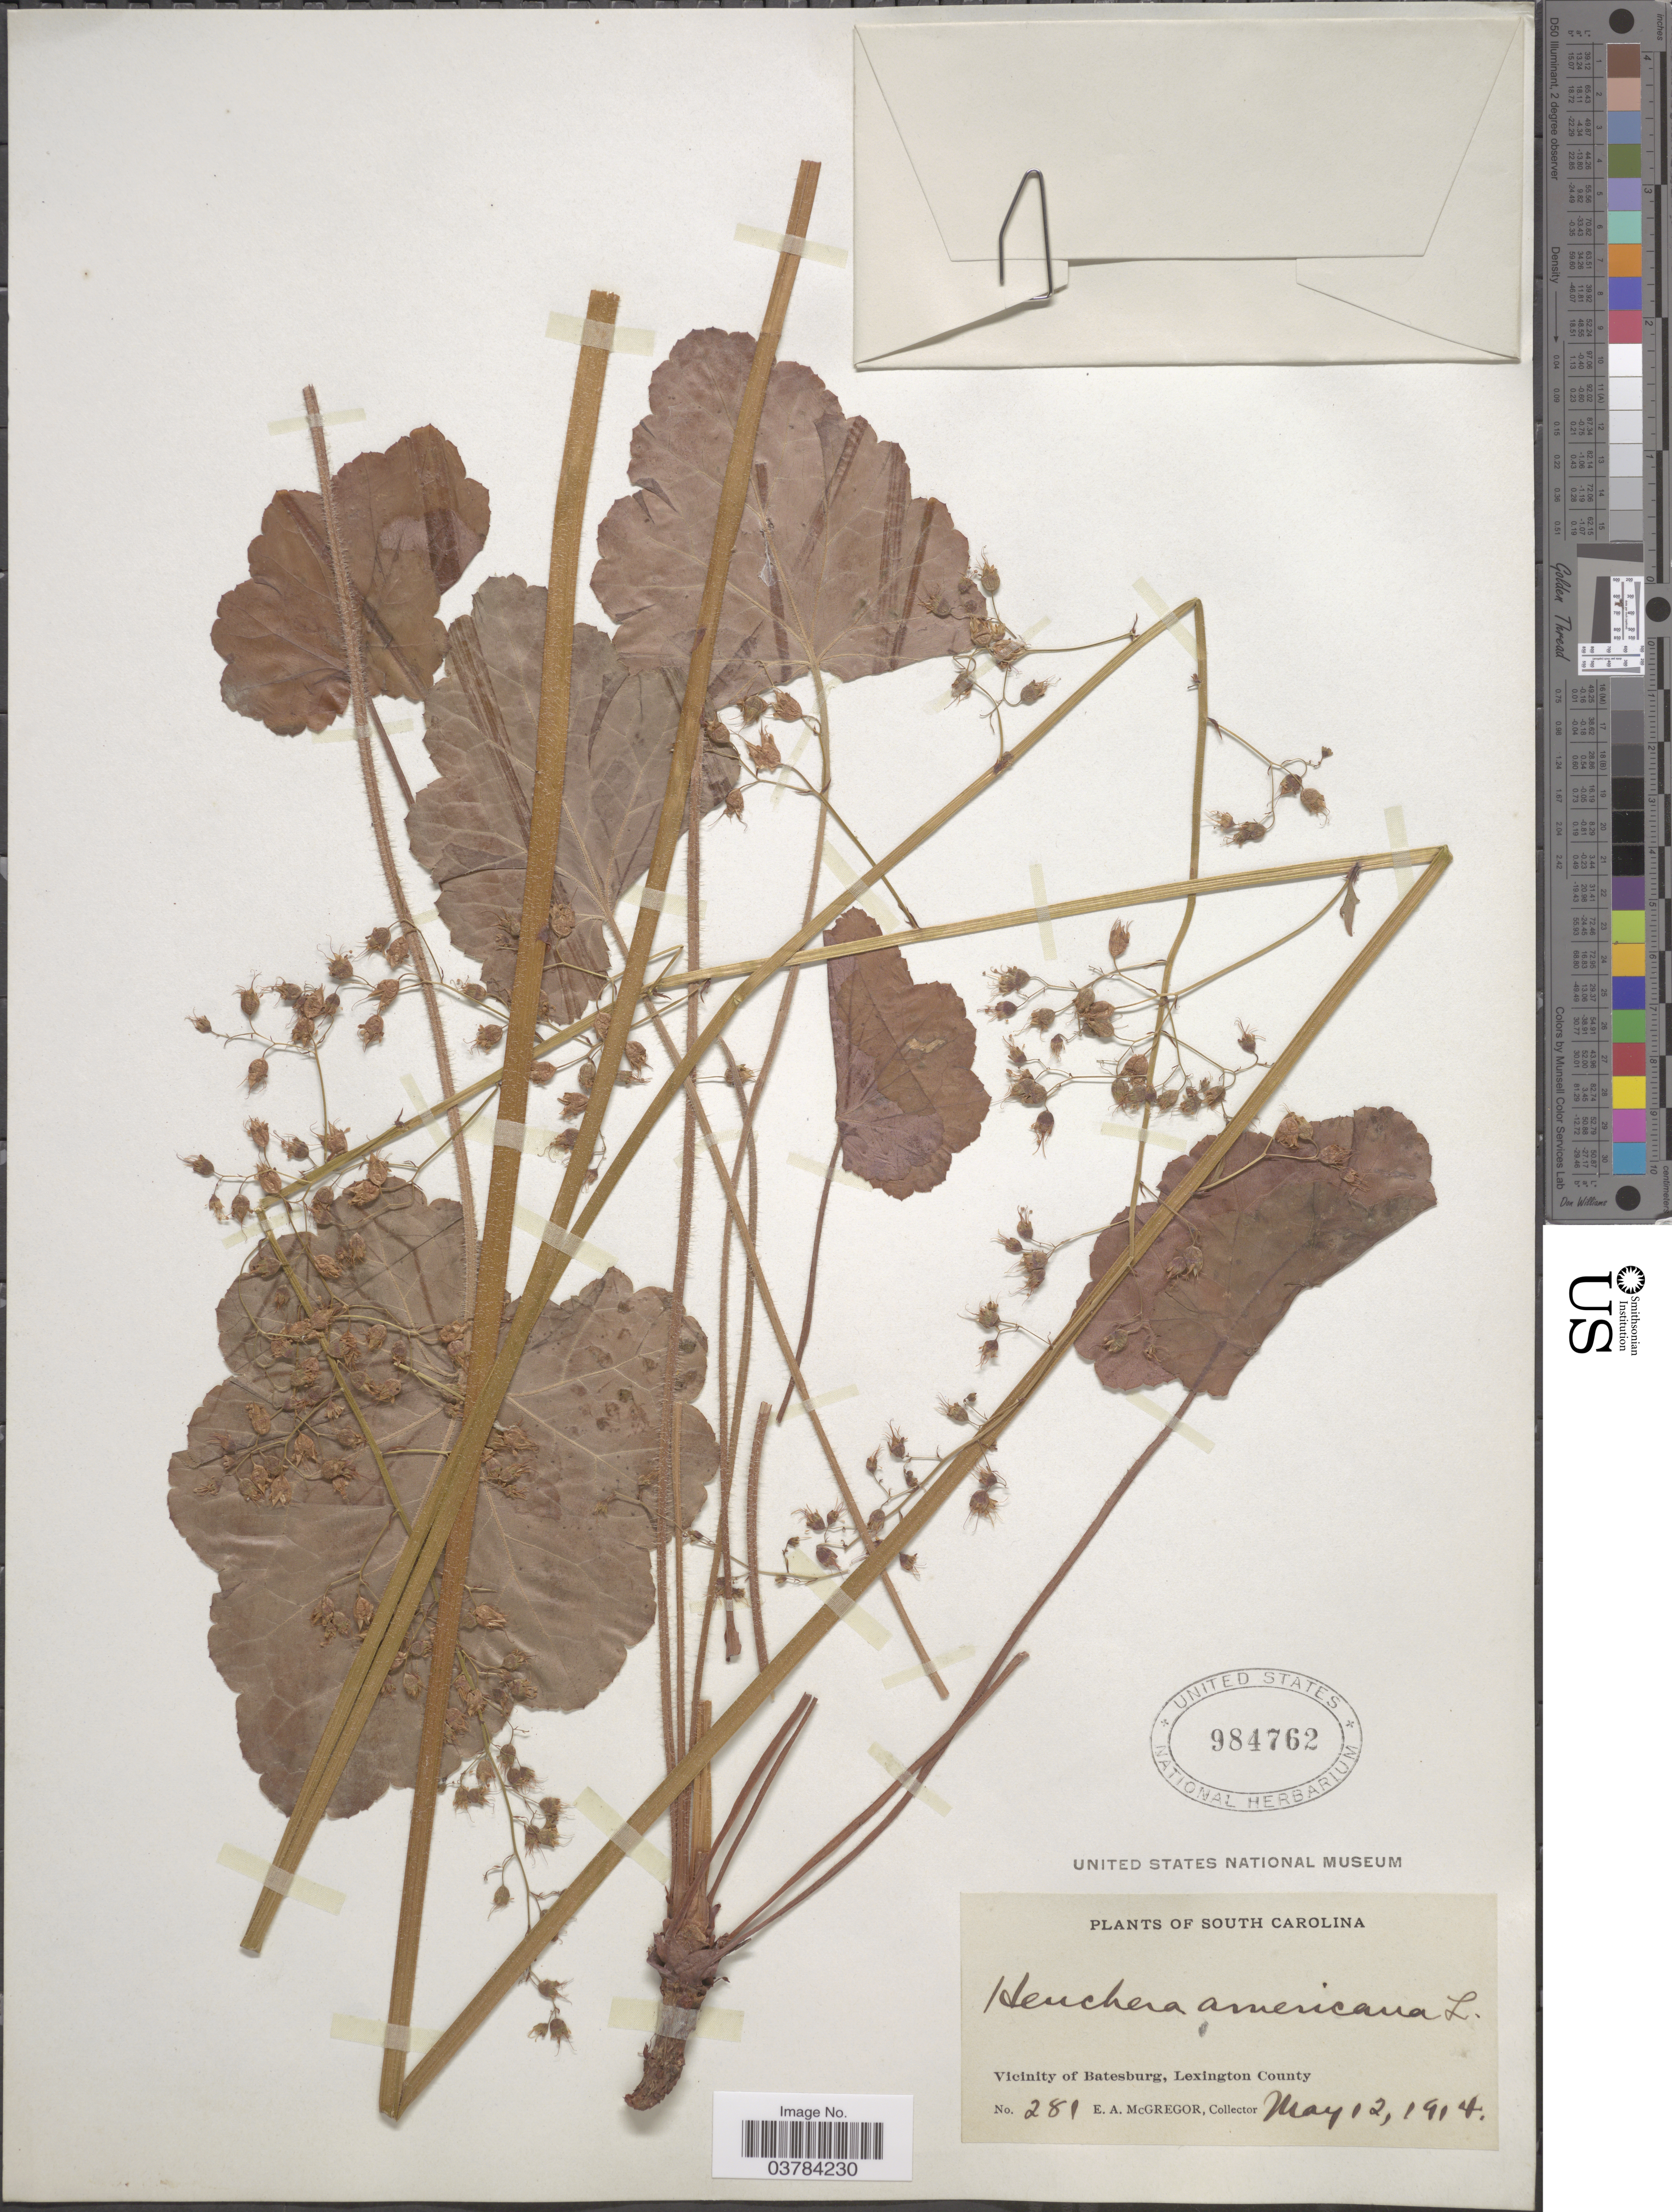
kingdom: Plantae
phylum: Tracheophyta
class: Magnoliopsida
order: Saxifragales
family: Saxifragaceae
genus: Heuchera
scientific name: Heuchera americana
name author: L.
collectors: E. A. McGregor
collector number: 281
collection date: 1914-05-12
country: United States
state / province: South Carolina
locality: Vicinity of Batesburg, Lexington County.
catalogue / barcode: US 984762